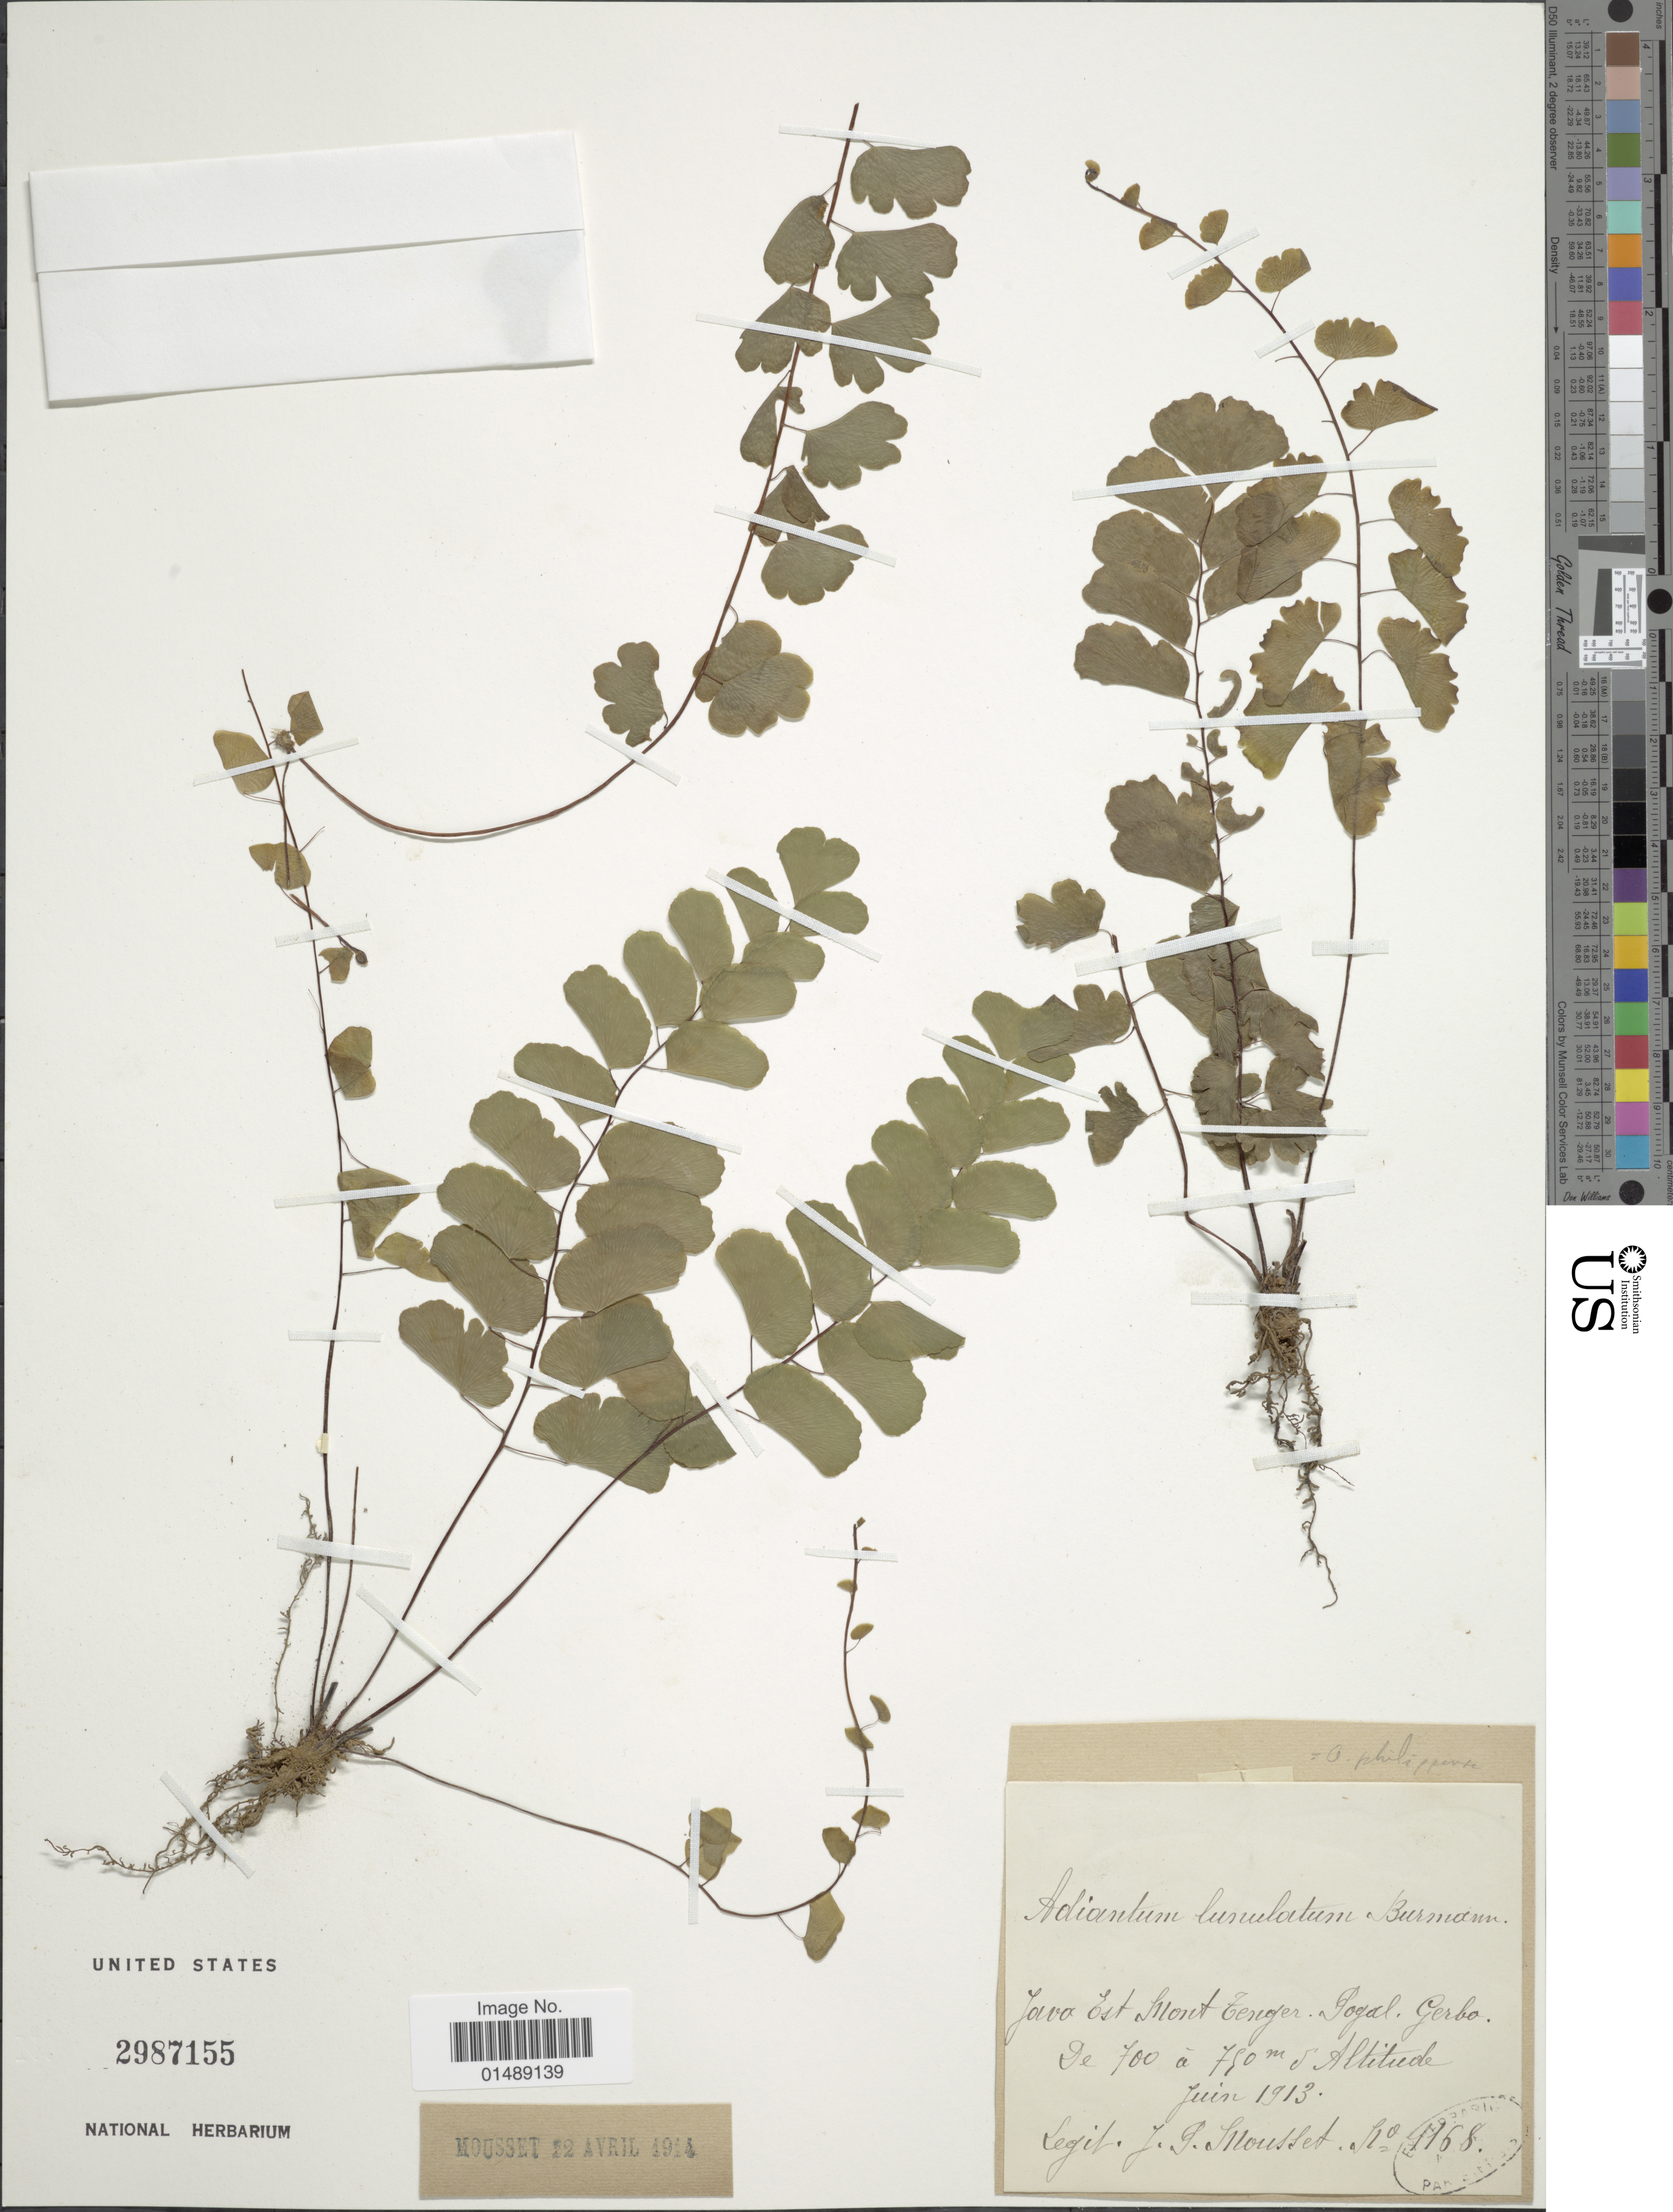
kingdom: Plantae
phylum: Tracheophyta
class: Polypodiopsida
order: Polypodiales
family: Pteridaceae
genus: Adiantum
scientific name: Adiantum philippense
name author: L.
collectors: J. Mousset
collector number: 1168 *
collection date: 1913-06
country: Indonesia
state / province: Java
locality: Est. Mont Eenger, Pogal, Gerbo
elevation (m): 700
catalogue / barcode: US 2987155